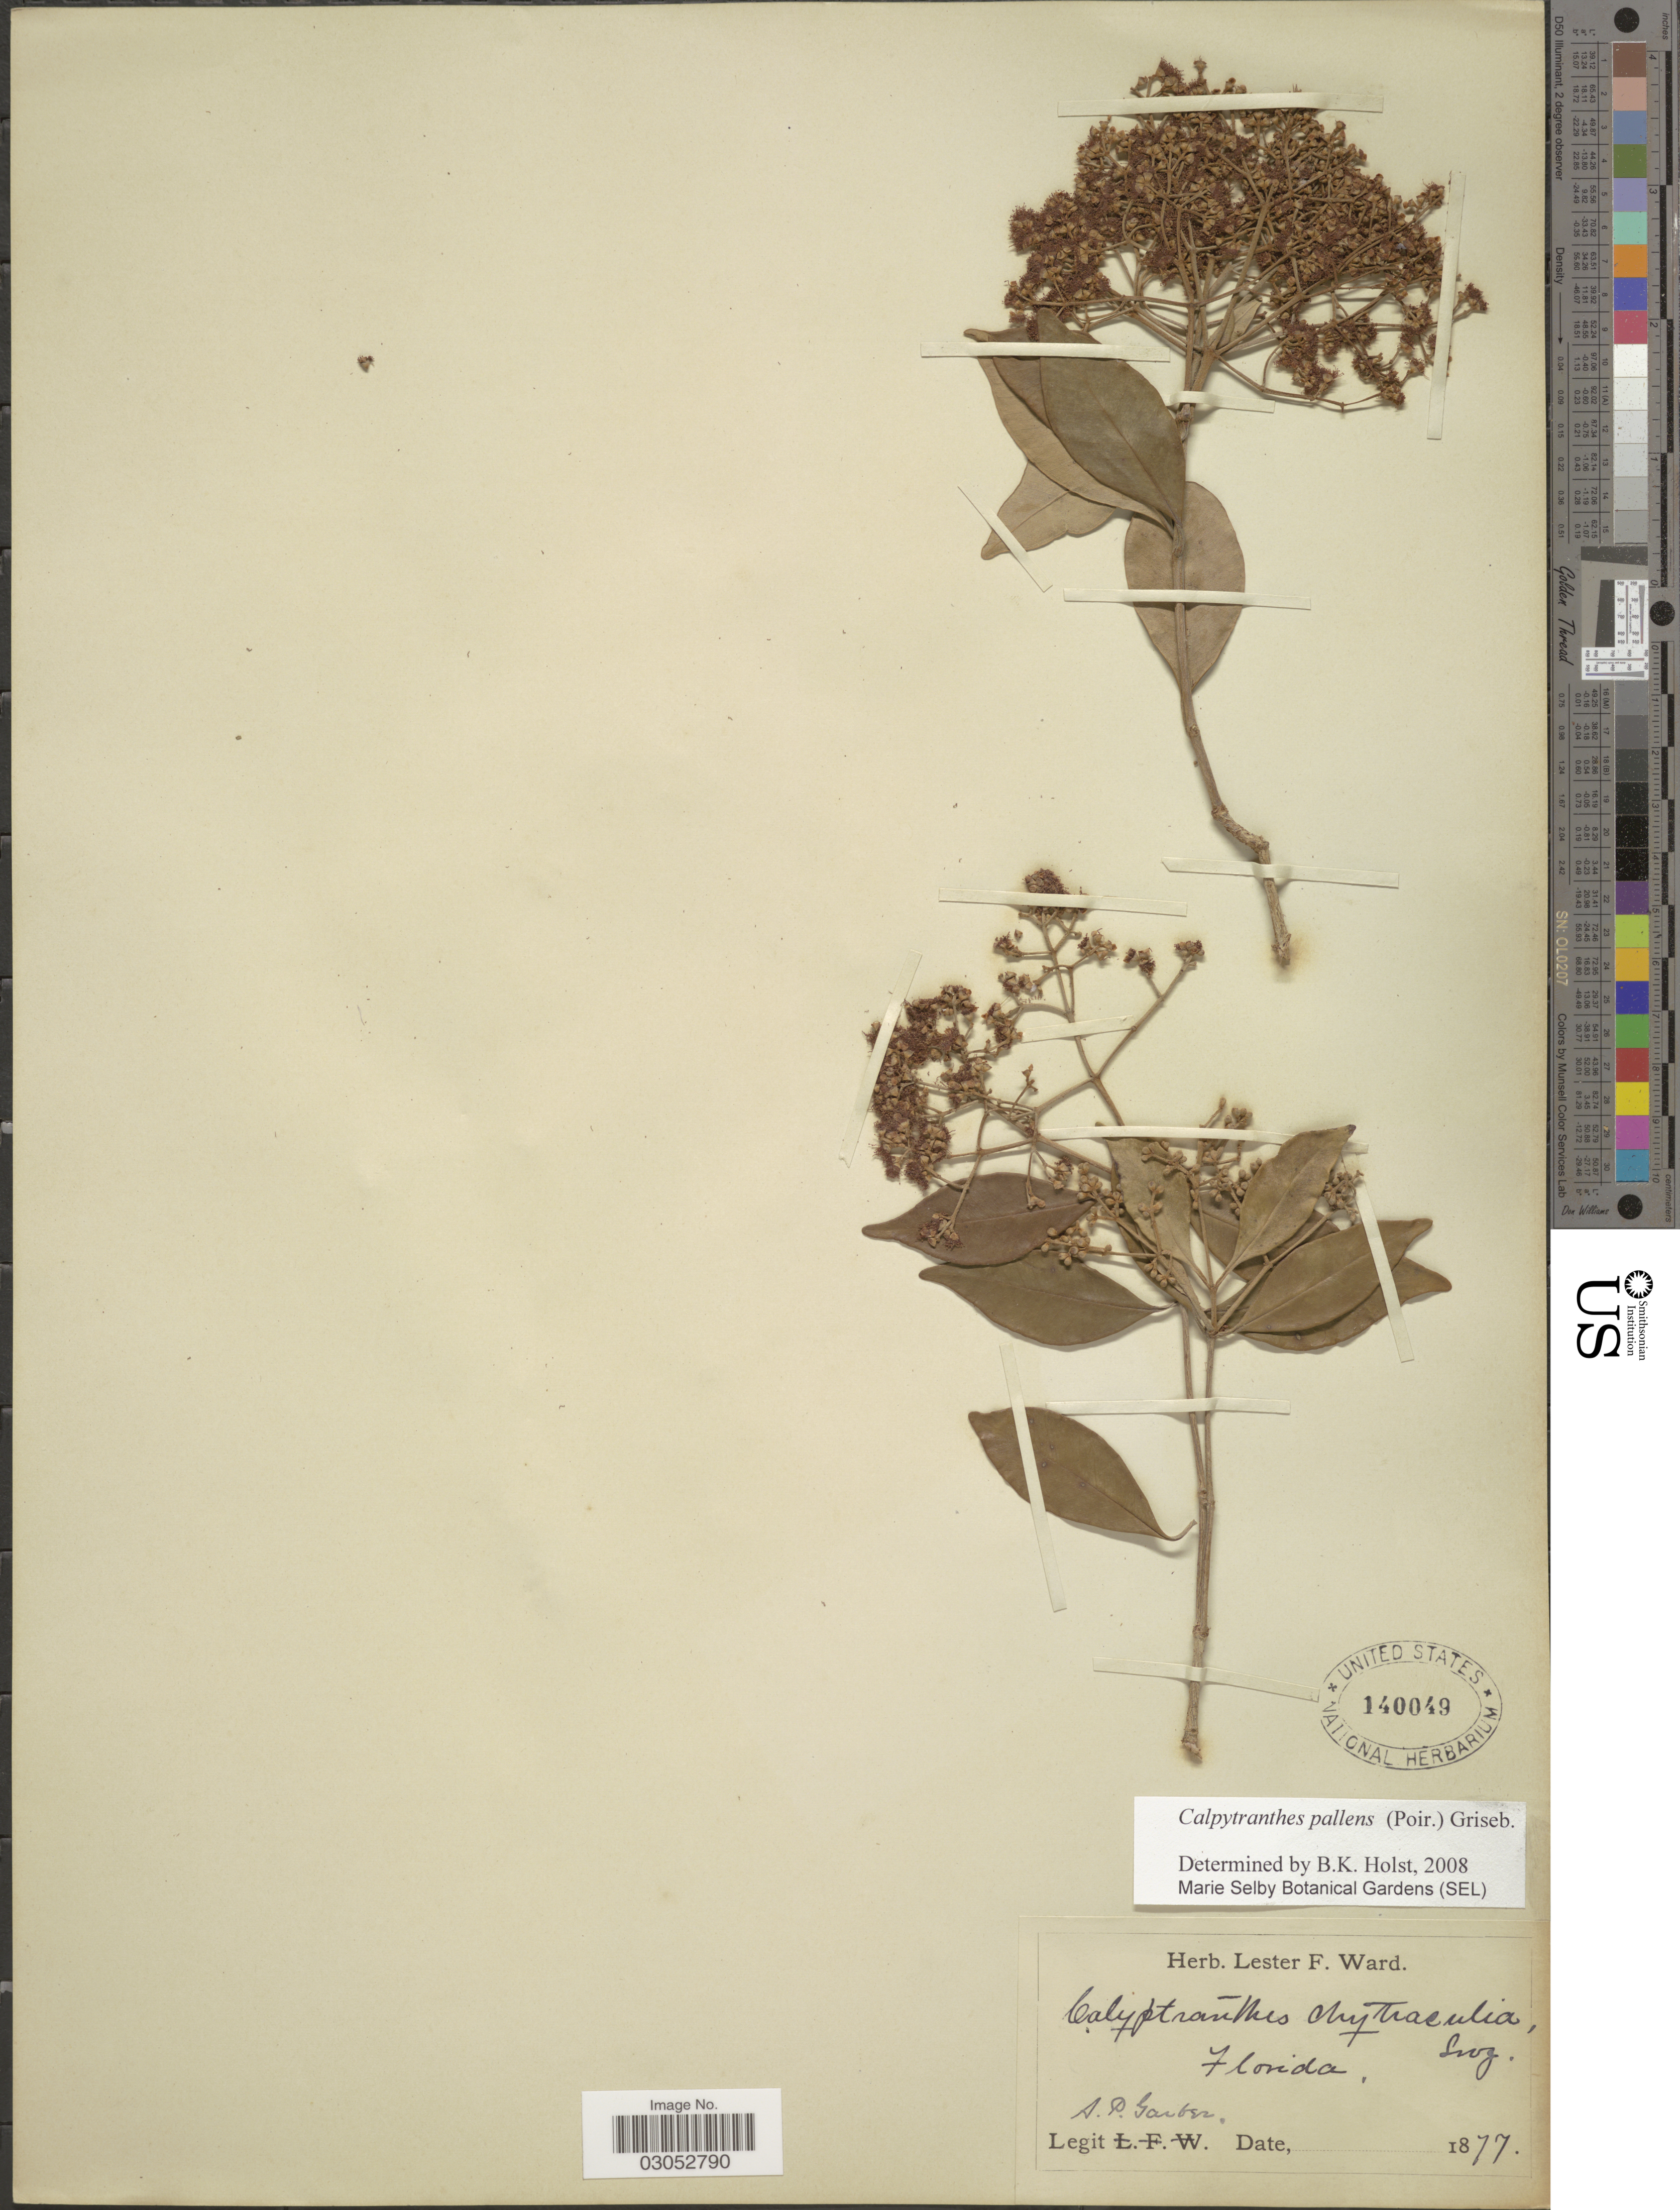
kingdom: Plantae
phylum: Tracheophyta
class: Magnoliopsida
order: Myrtales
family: Myrtaceae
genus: Myrcia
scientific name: Myrcia neopallens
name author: A.R. Lourenço & E. Lucas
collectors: A. P. Garber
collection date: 1877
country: United States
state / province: Florida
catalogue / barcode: US 140049